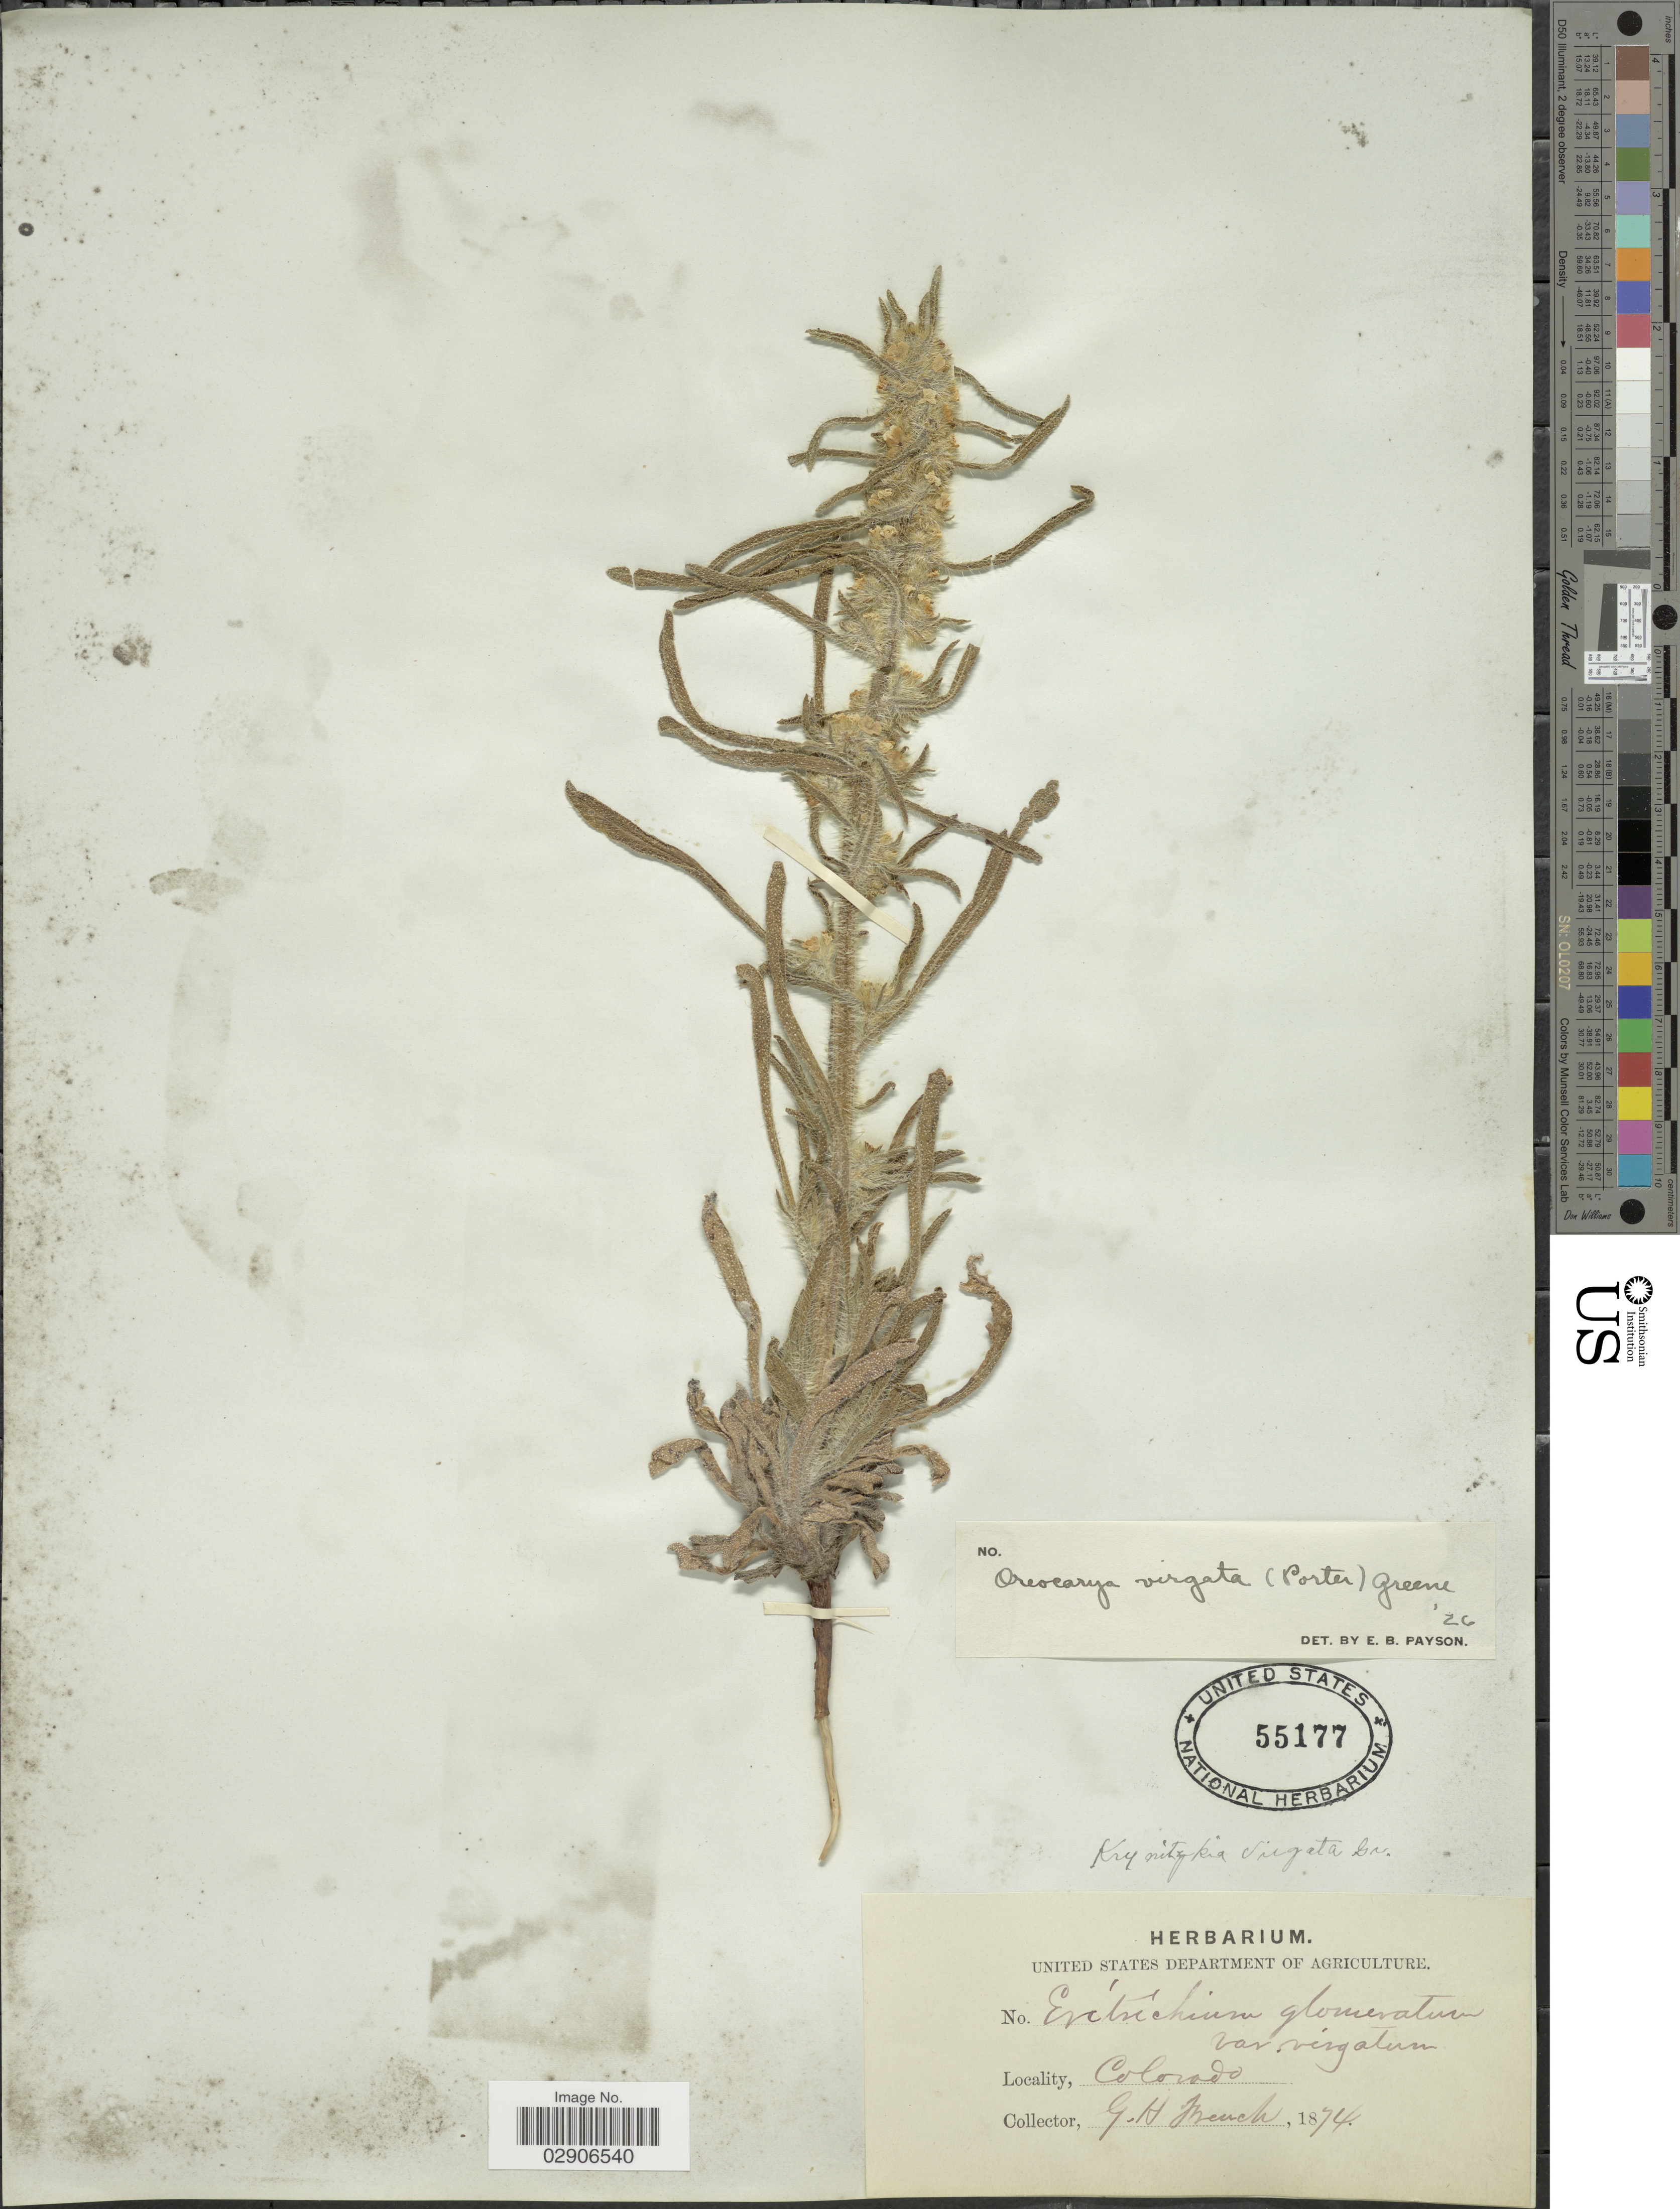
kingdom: Plantae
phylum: Tracheophyta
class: Magnoliopsida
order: Boraginales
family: Boraginaceae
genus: Oreocarya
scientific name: Oreocarya virgata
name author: (Porter) Greene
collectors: G. H. French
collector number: s.,n.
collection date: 1874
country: United States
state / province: Colorado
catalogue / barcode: US 55177